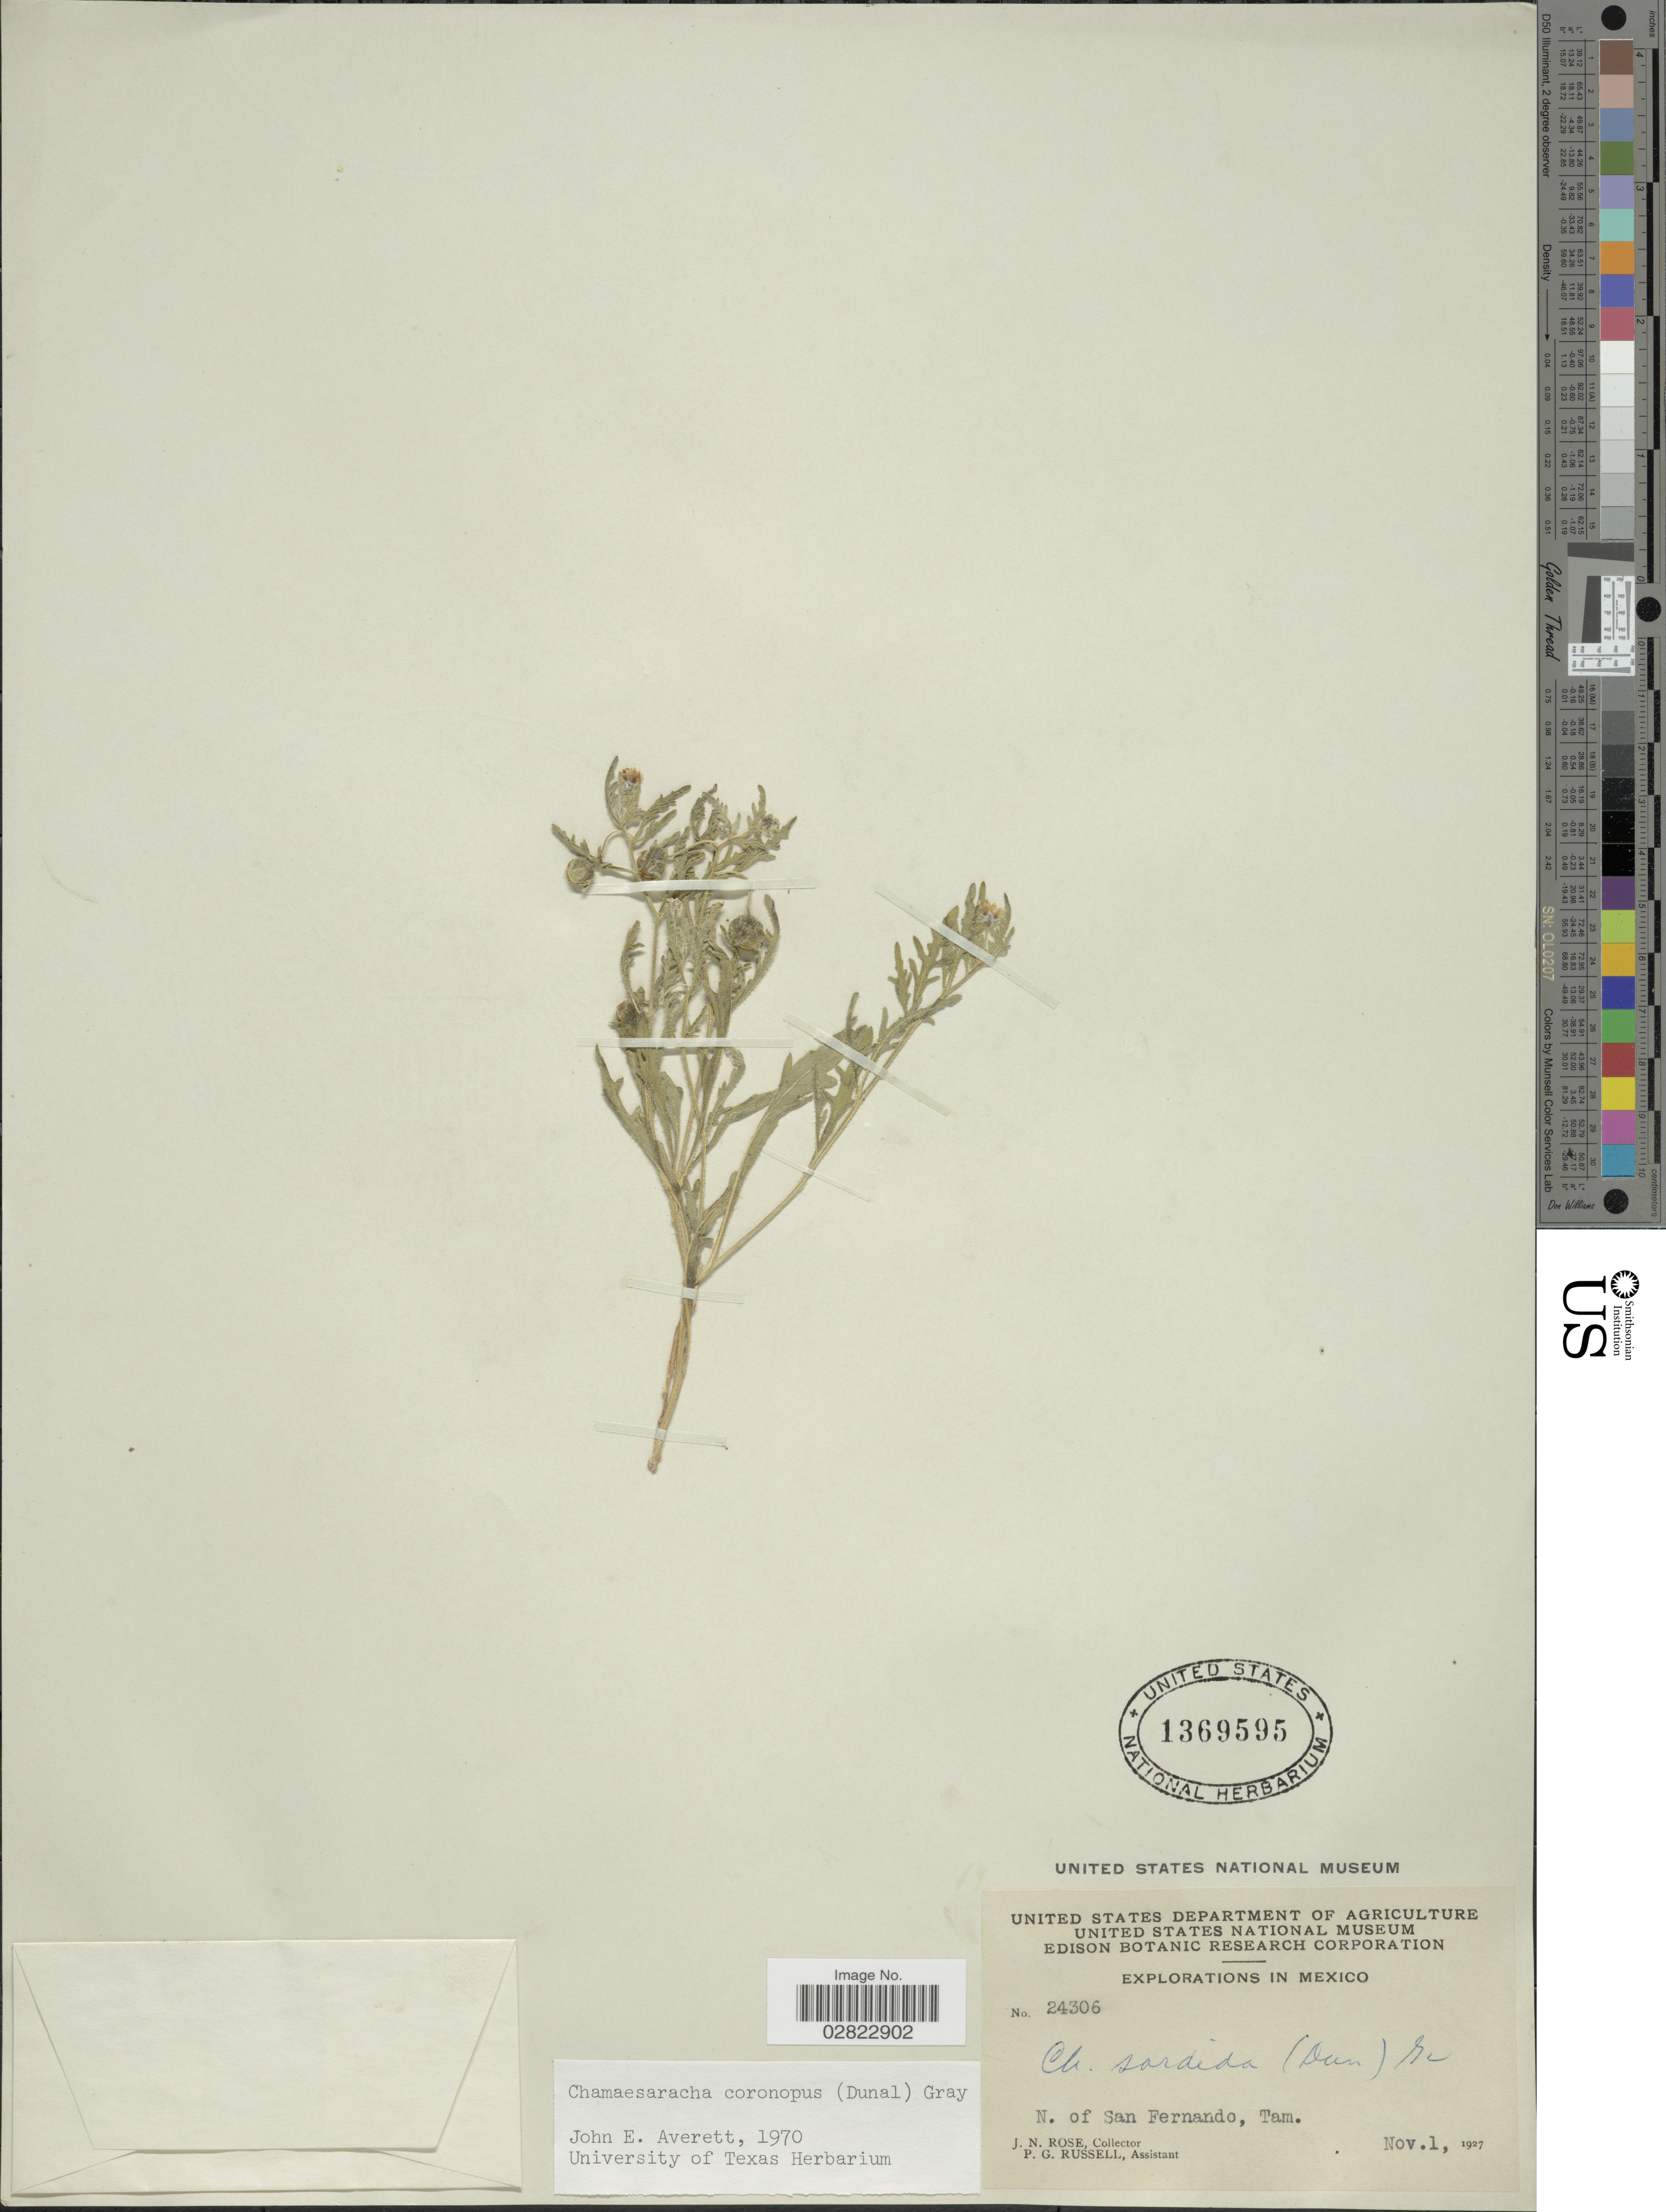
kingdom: Plantae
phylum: Tracheophyta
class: Magnoliopsida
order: Solanales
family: Solanaceae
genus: Chamaesaracha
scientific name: Chamaesaracha coronopus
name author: (Dunal) A. Gray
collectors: J. N. Rose & P. G. Russell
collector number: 24306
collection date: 1927-11-01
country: Mexico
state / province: Tamaulipas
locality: N. of San Fernando, Tam.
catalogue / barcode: US 1369595